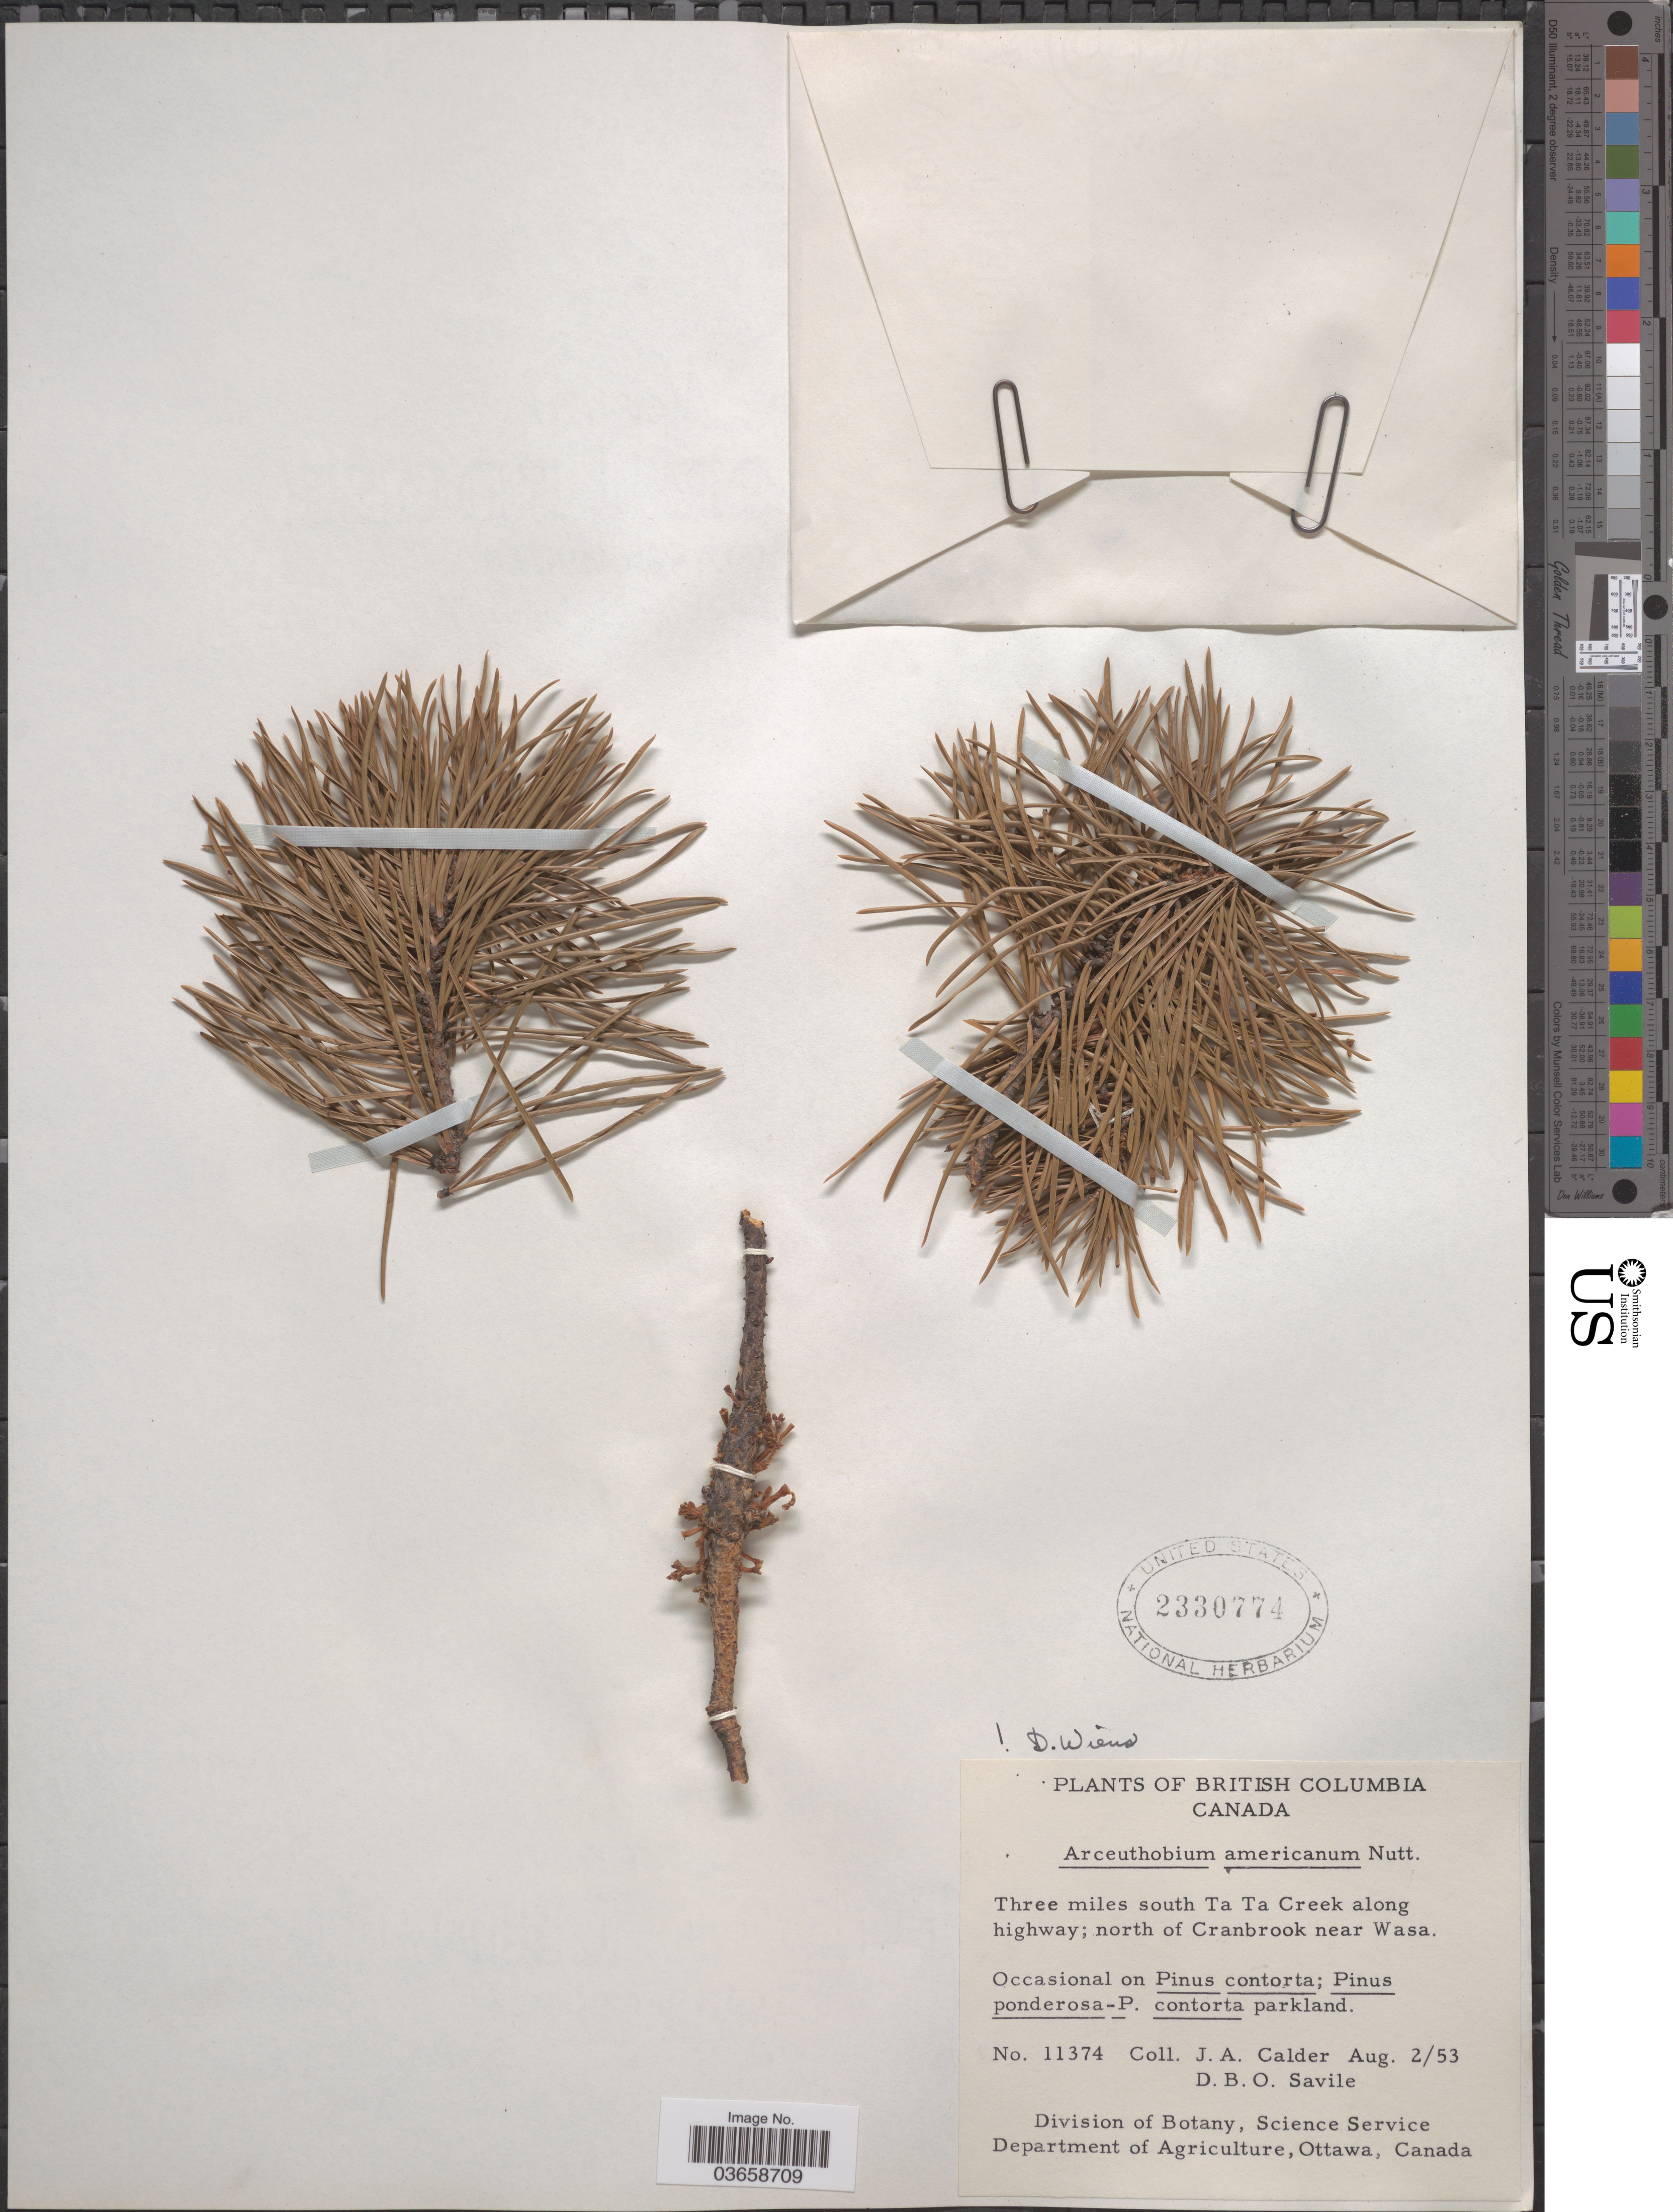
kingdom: Plantae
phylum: Tracheophyta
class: Magnoliopsida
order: Santalales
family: Viscaceae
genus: Arceuthobium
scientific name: Arceuthobium americanum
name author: Nutt. ex A. Gray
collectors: J. A. Calder & D. Savile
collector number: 11374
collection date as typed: Transcribed d/m/y: 2/8/53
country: Canada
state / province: British Columbia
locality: Three miles south Ta Ta Creek along highway; north of Cranbrook near Wasa.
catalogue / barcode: US 2330774